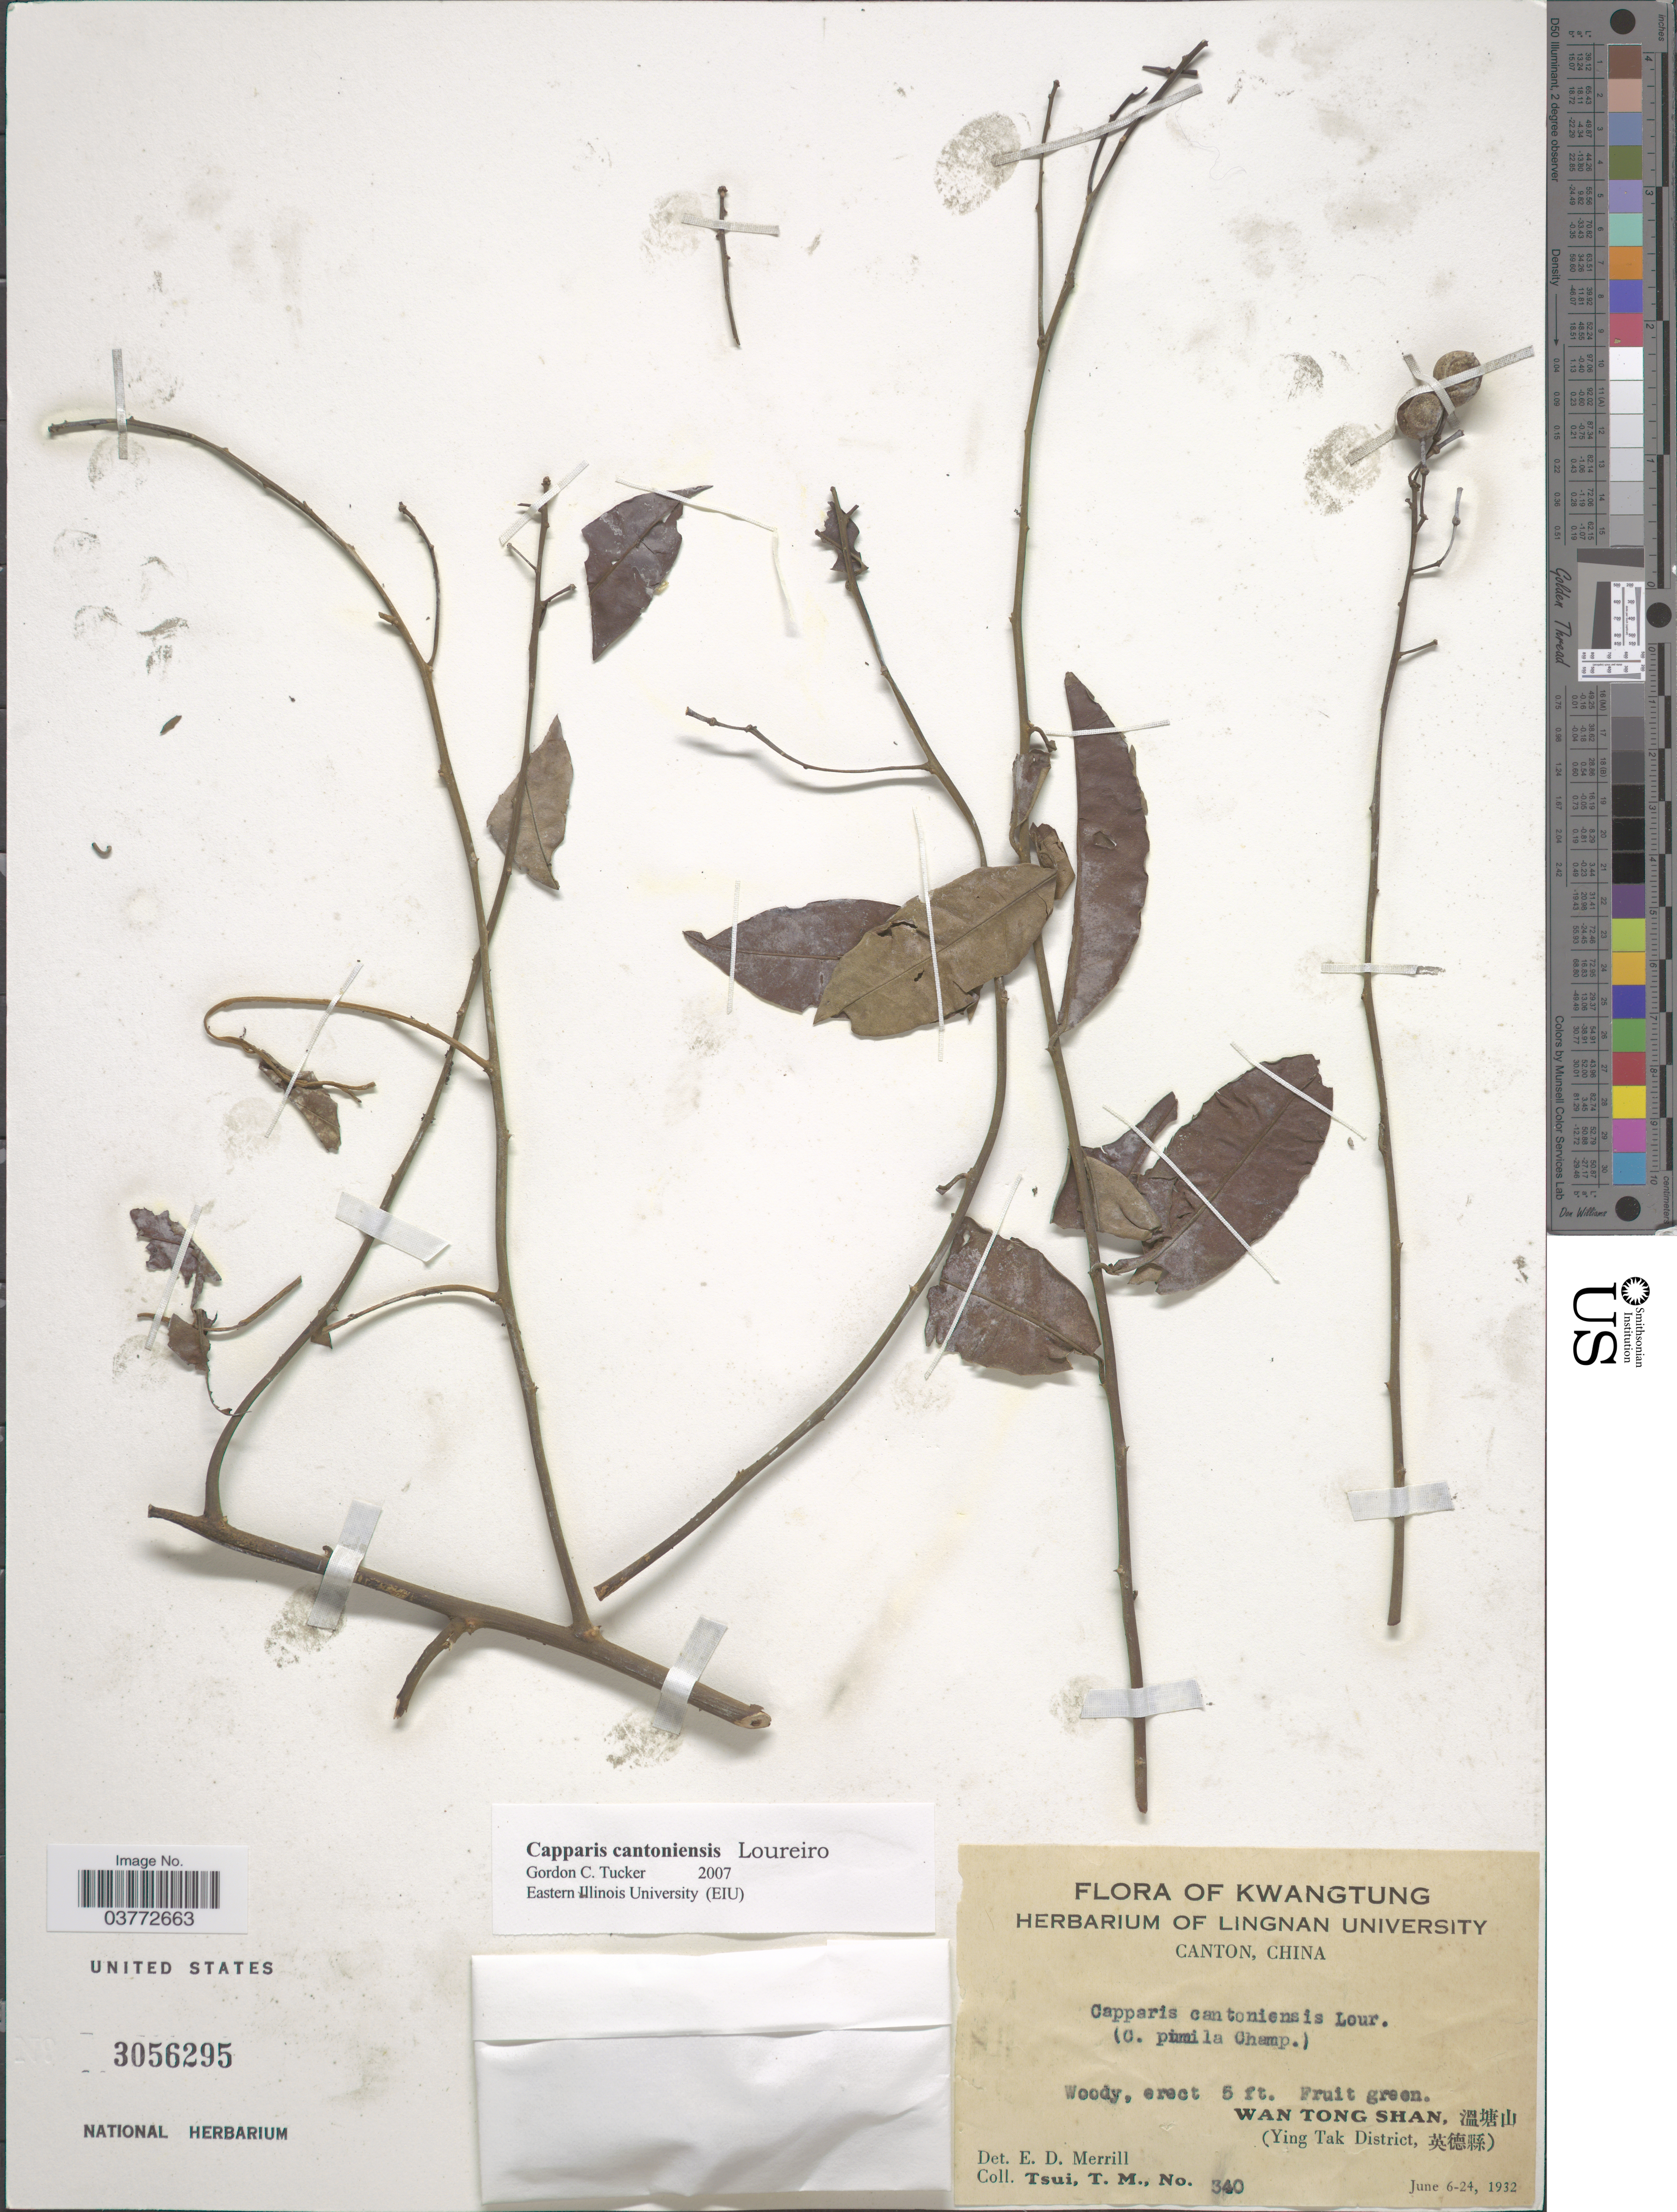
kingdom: Plantae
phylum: Tracheophyta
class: Magnoliopsida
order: Brassicales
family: Capparaceae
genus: Capparis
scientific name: Capparis cantoniensis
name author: Lour.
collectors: T. Tsui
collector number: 340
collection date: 1932-06-06/1932-06-24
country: China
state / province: Guangdong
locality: Kwangtung. Wan Tong Shan, X. (Ying Tak District, X).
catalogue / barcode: US 3056295